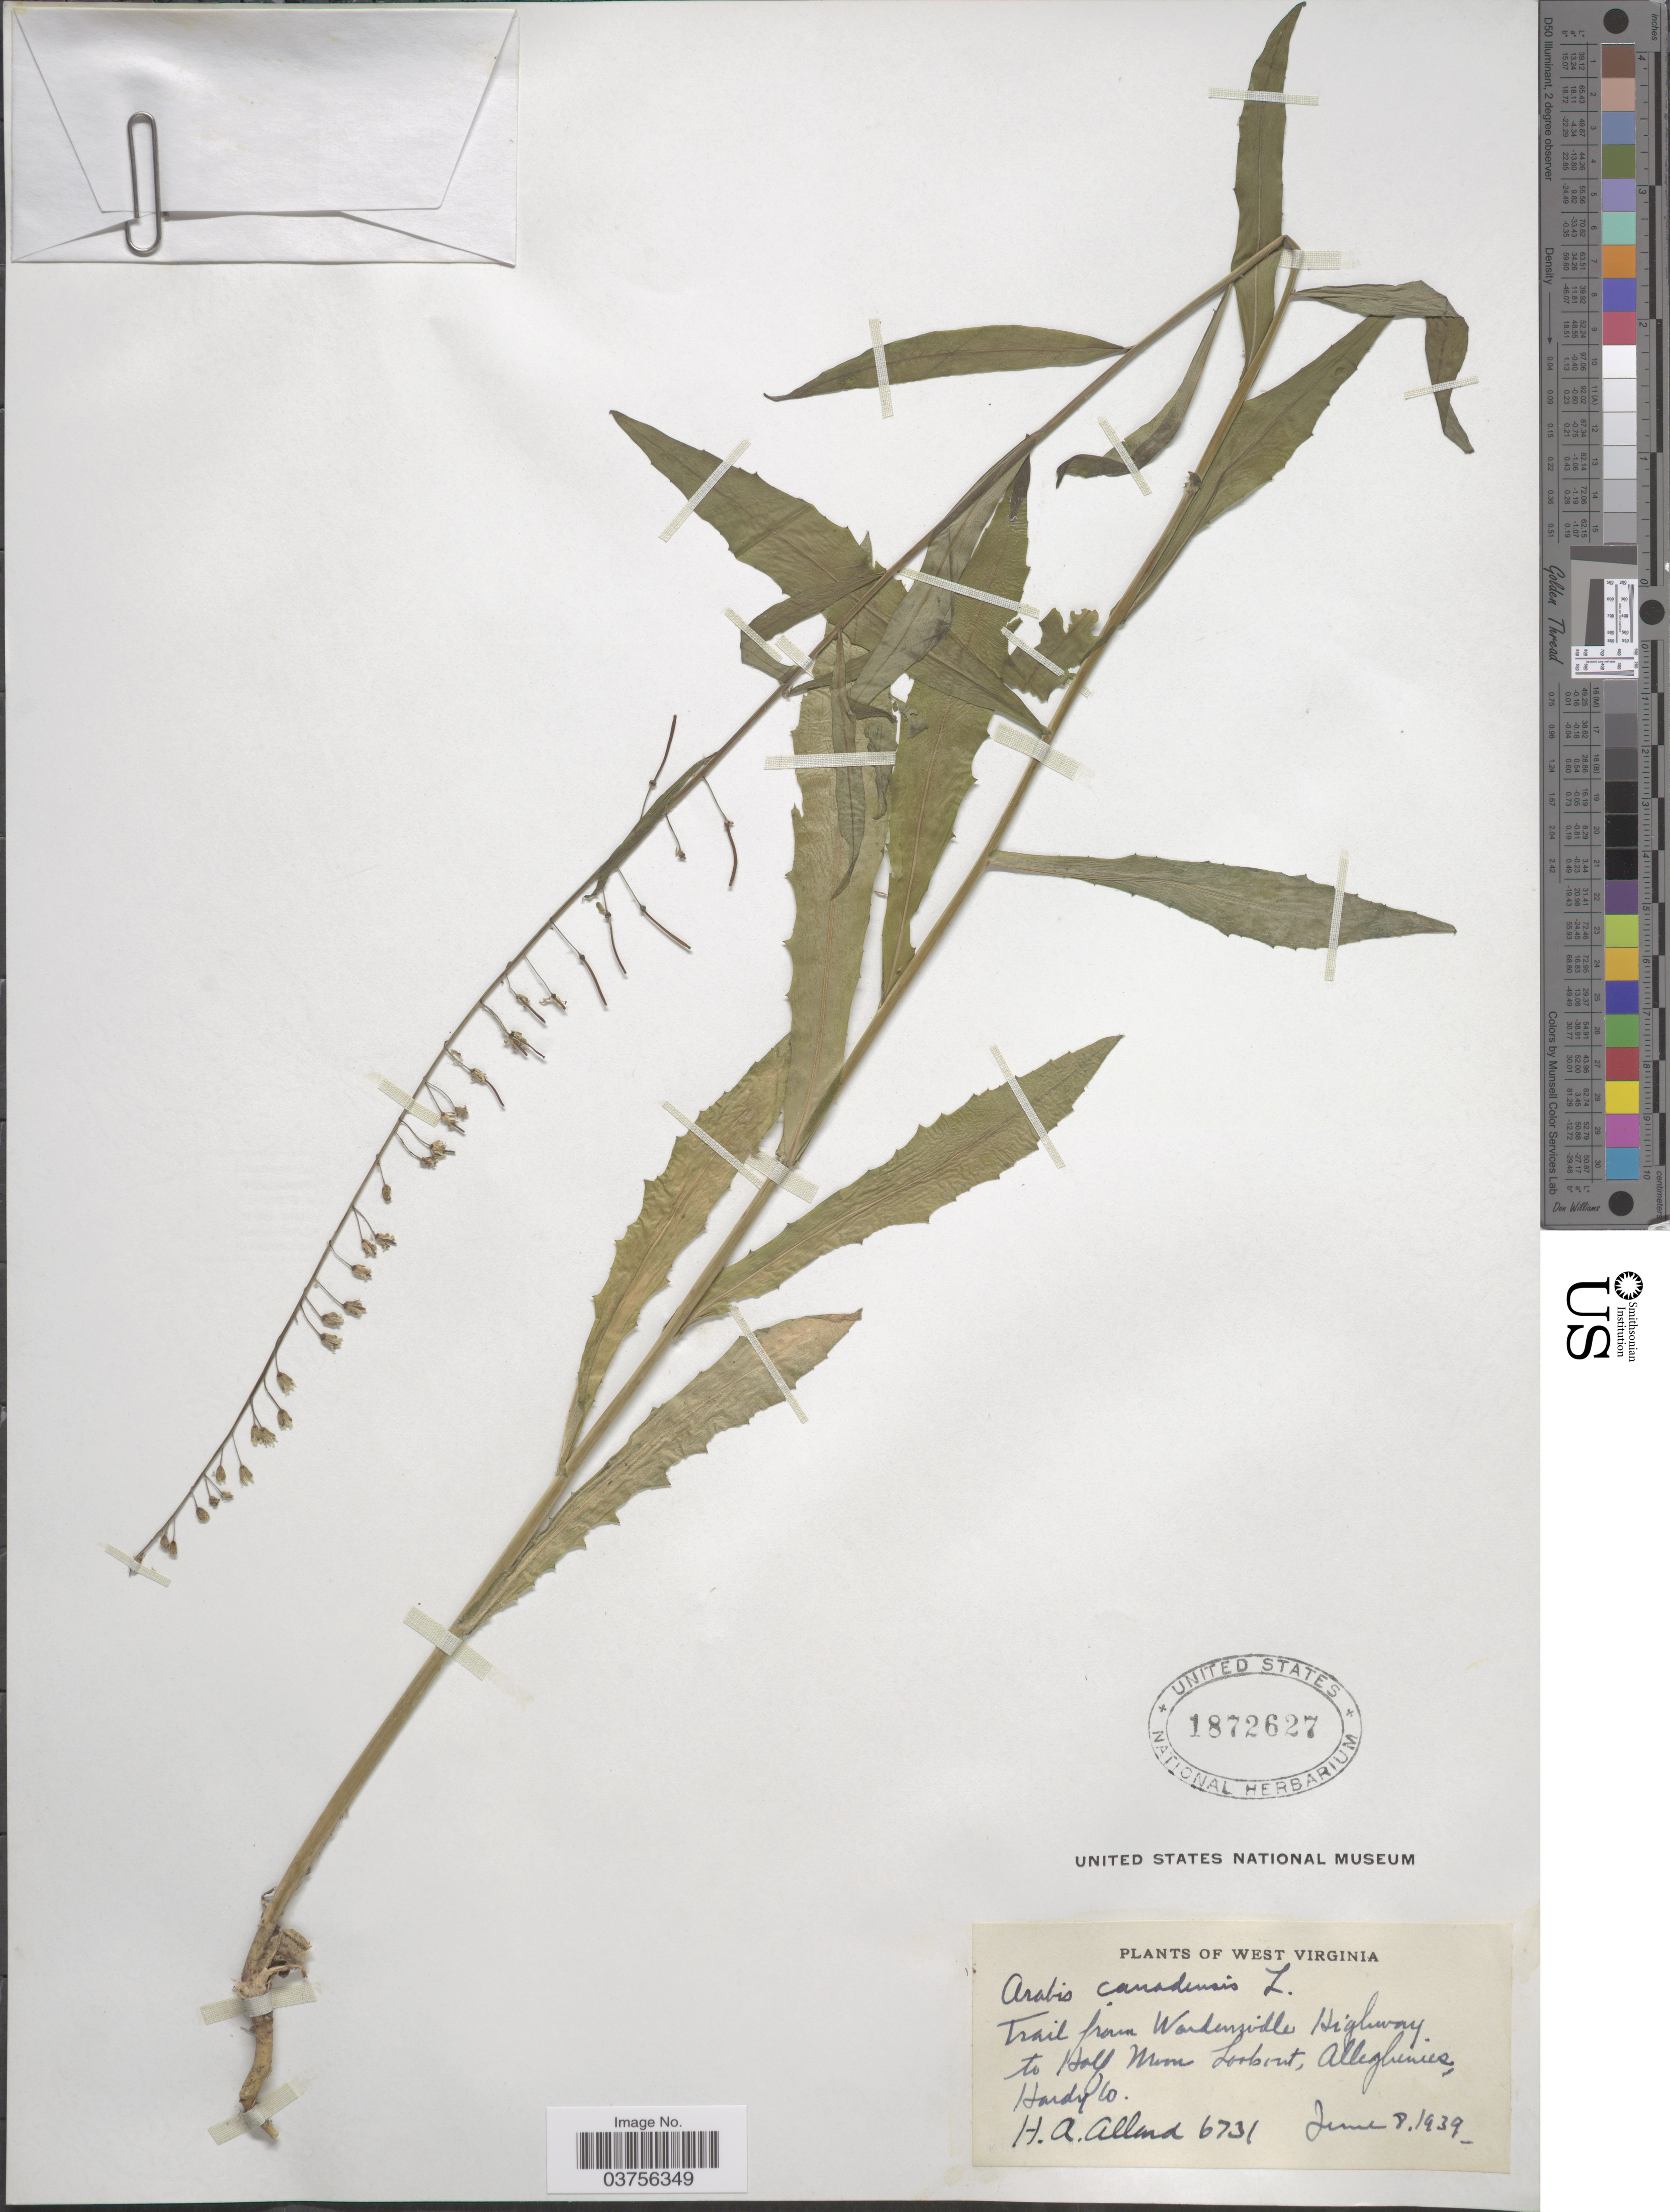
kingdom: Plantae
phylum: Tracheophyta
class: Magnoliopsida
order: Brassicales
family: Brassicaceae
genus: Arabis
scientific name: Arabis canadensis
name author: L.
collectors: H. A. Allard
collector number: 6731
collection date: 1939-06-08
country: United States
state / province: West Virginia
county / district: Hardy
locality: Trail from Wardensville Highway to Half Moon Lookout, Alleghenies, Hardy Co.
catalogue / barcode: US 1872627